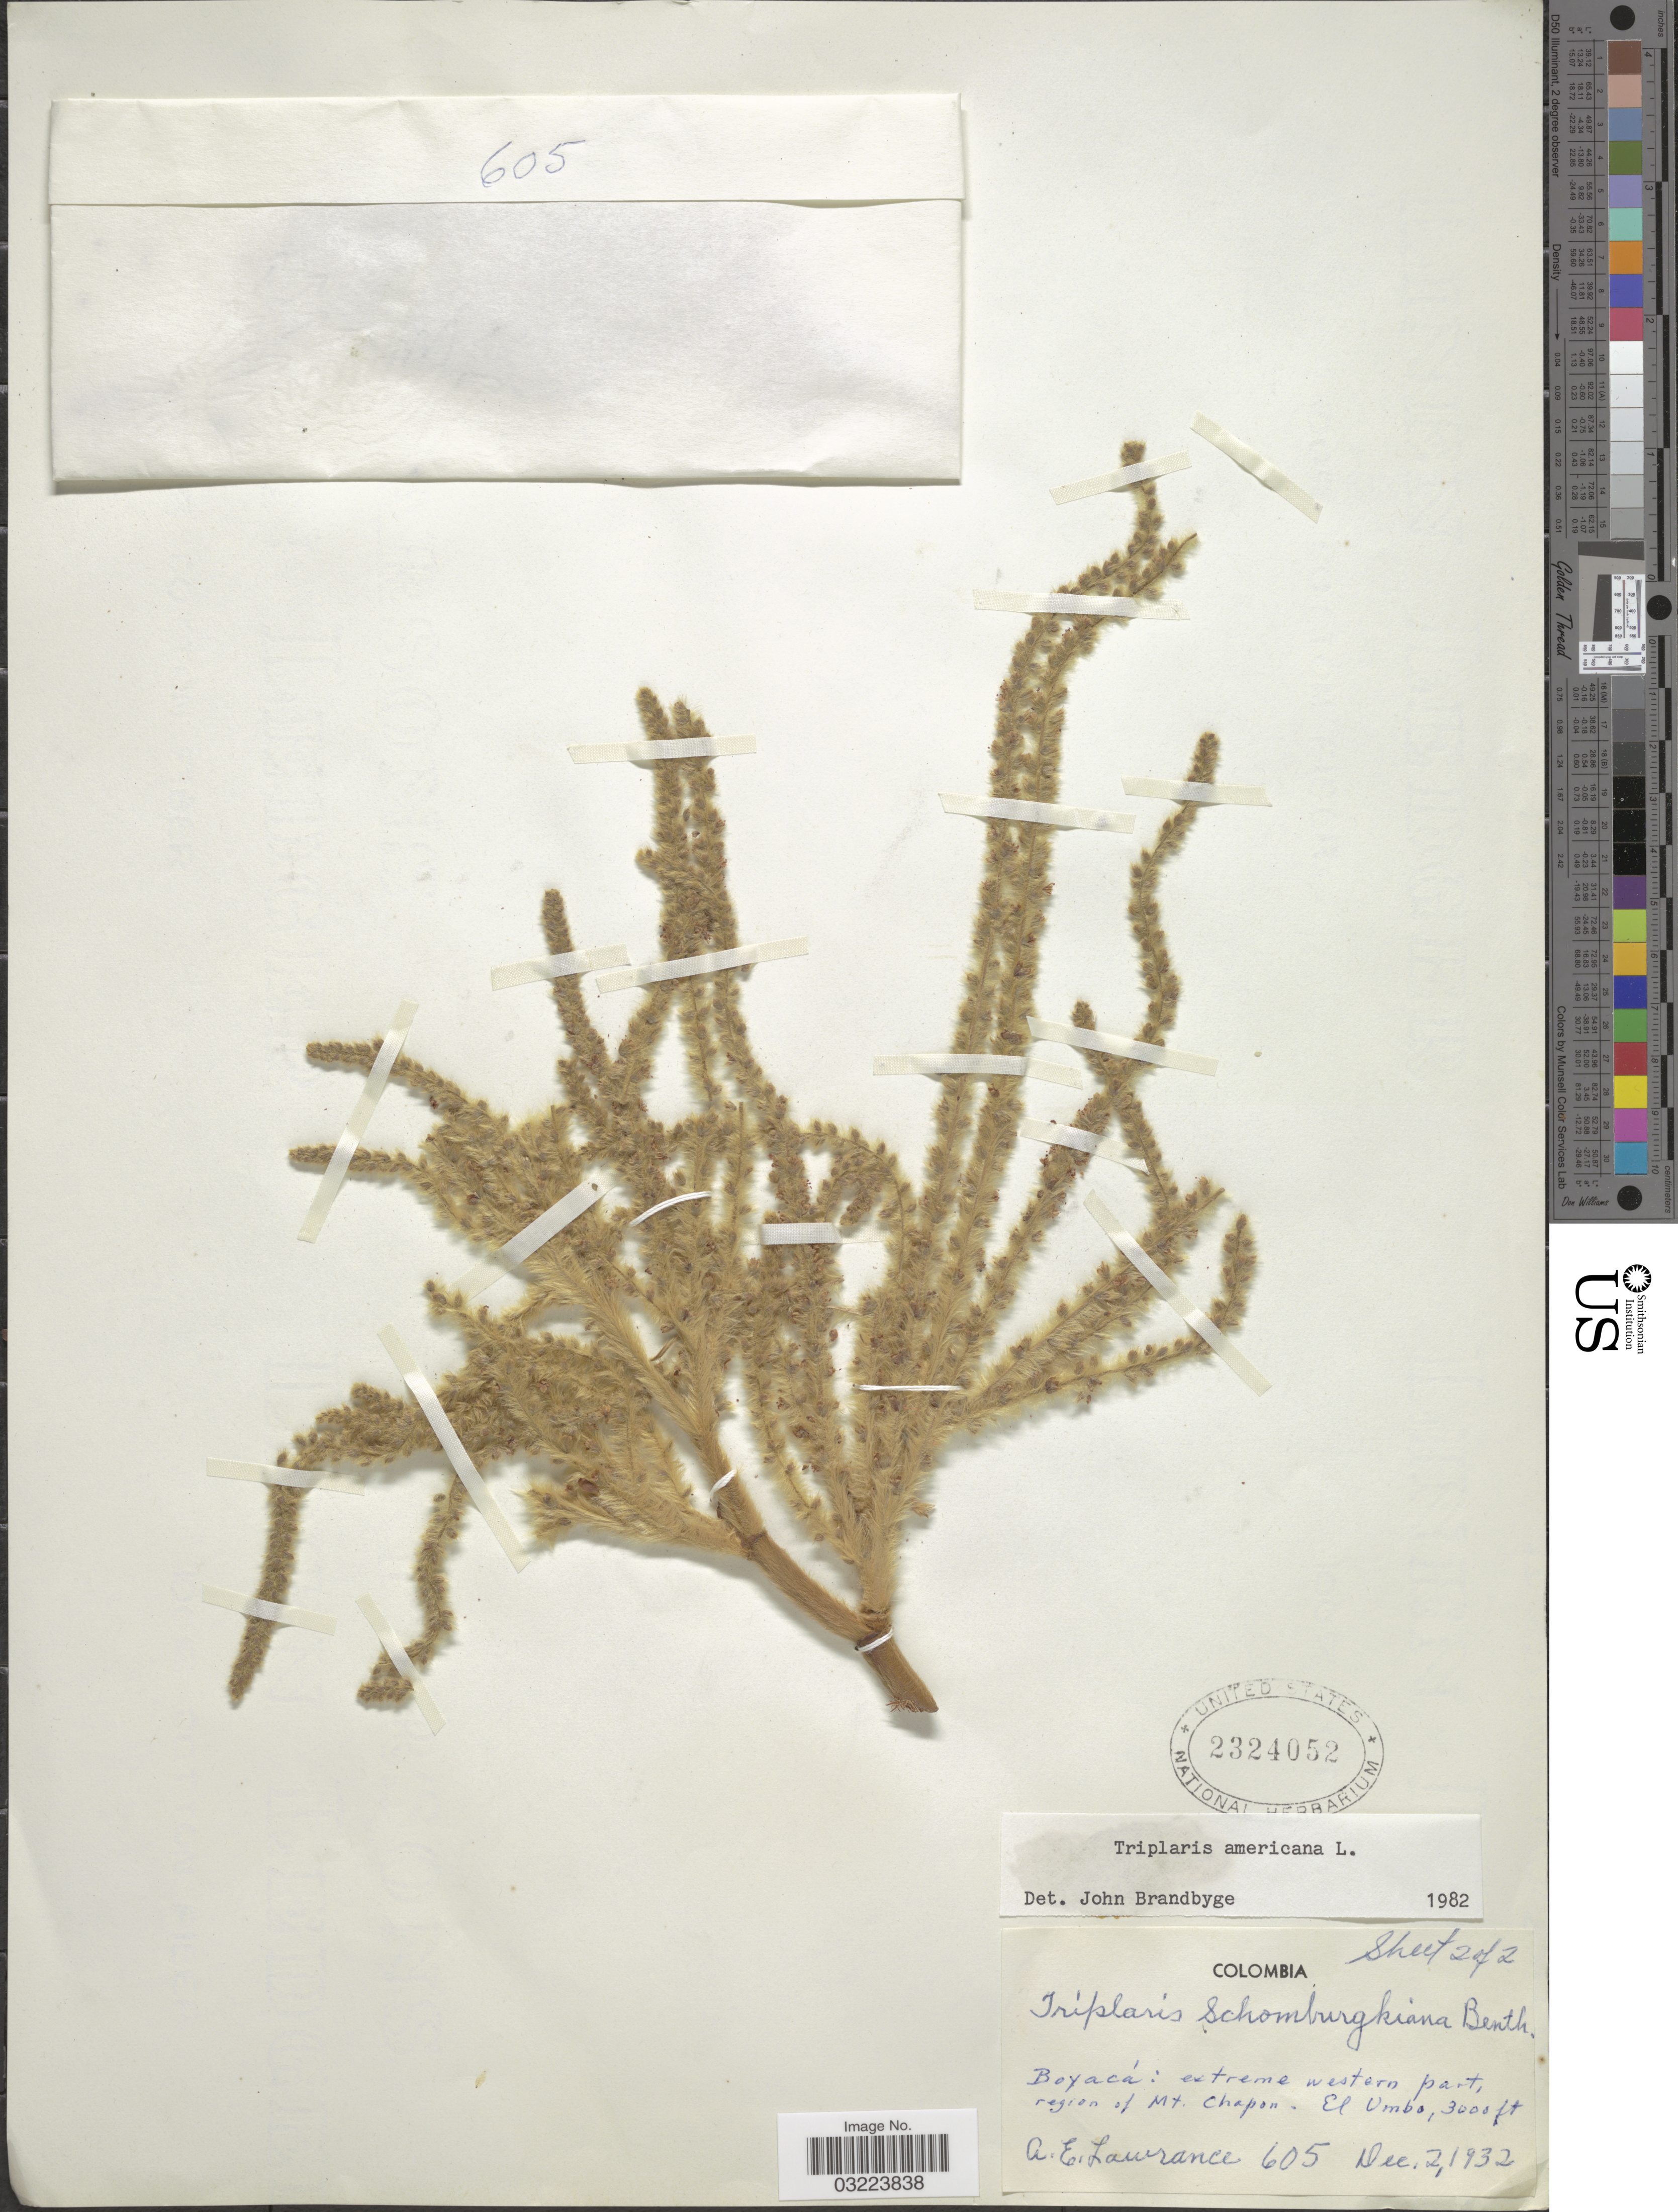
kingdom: Plantae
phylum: Tracheophyta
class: Magnoliopsida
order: Caryophyllales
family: Polygonaceae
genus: Triplaris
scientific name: Triplaris americana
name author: L.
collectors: A. Lawrance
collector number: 605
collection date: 1932-12-02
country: Colombia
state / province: Boyacá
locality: Extreme western part, region of Mt. Chapon. El Umbo.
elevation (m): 914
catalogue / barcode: US 2324052